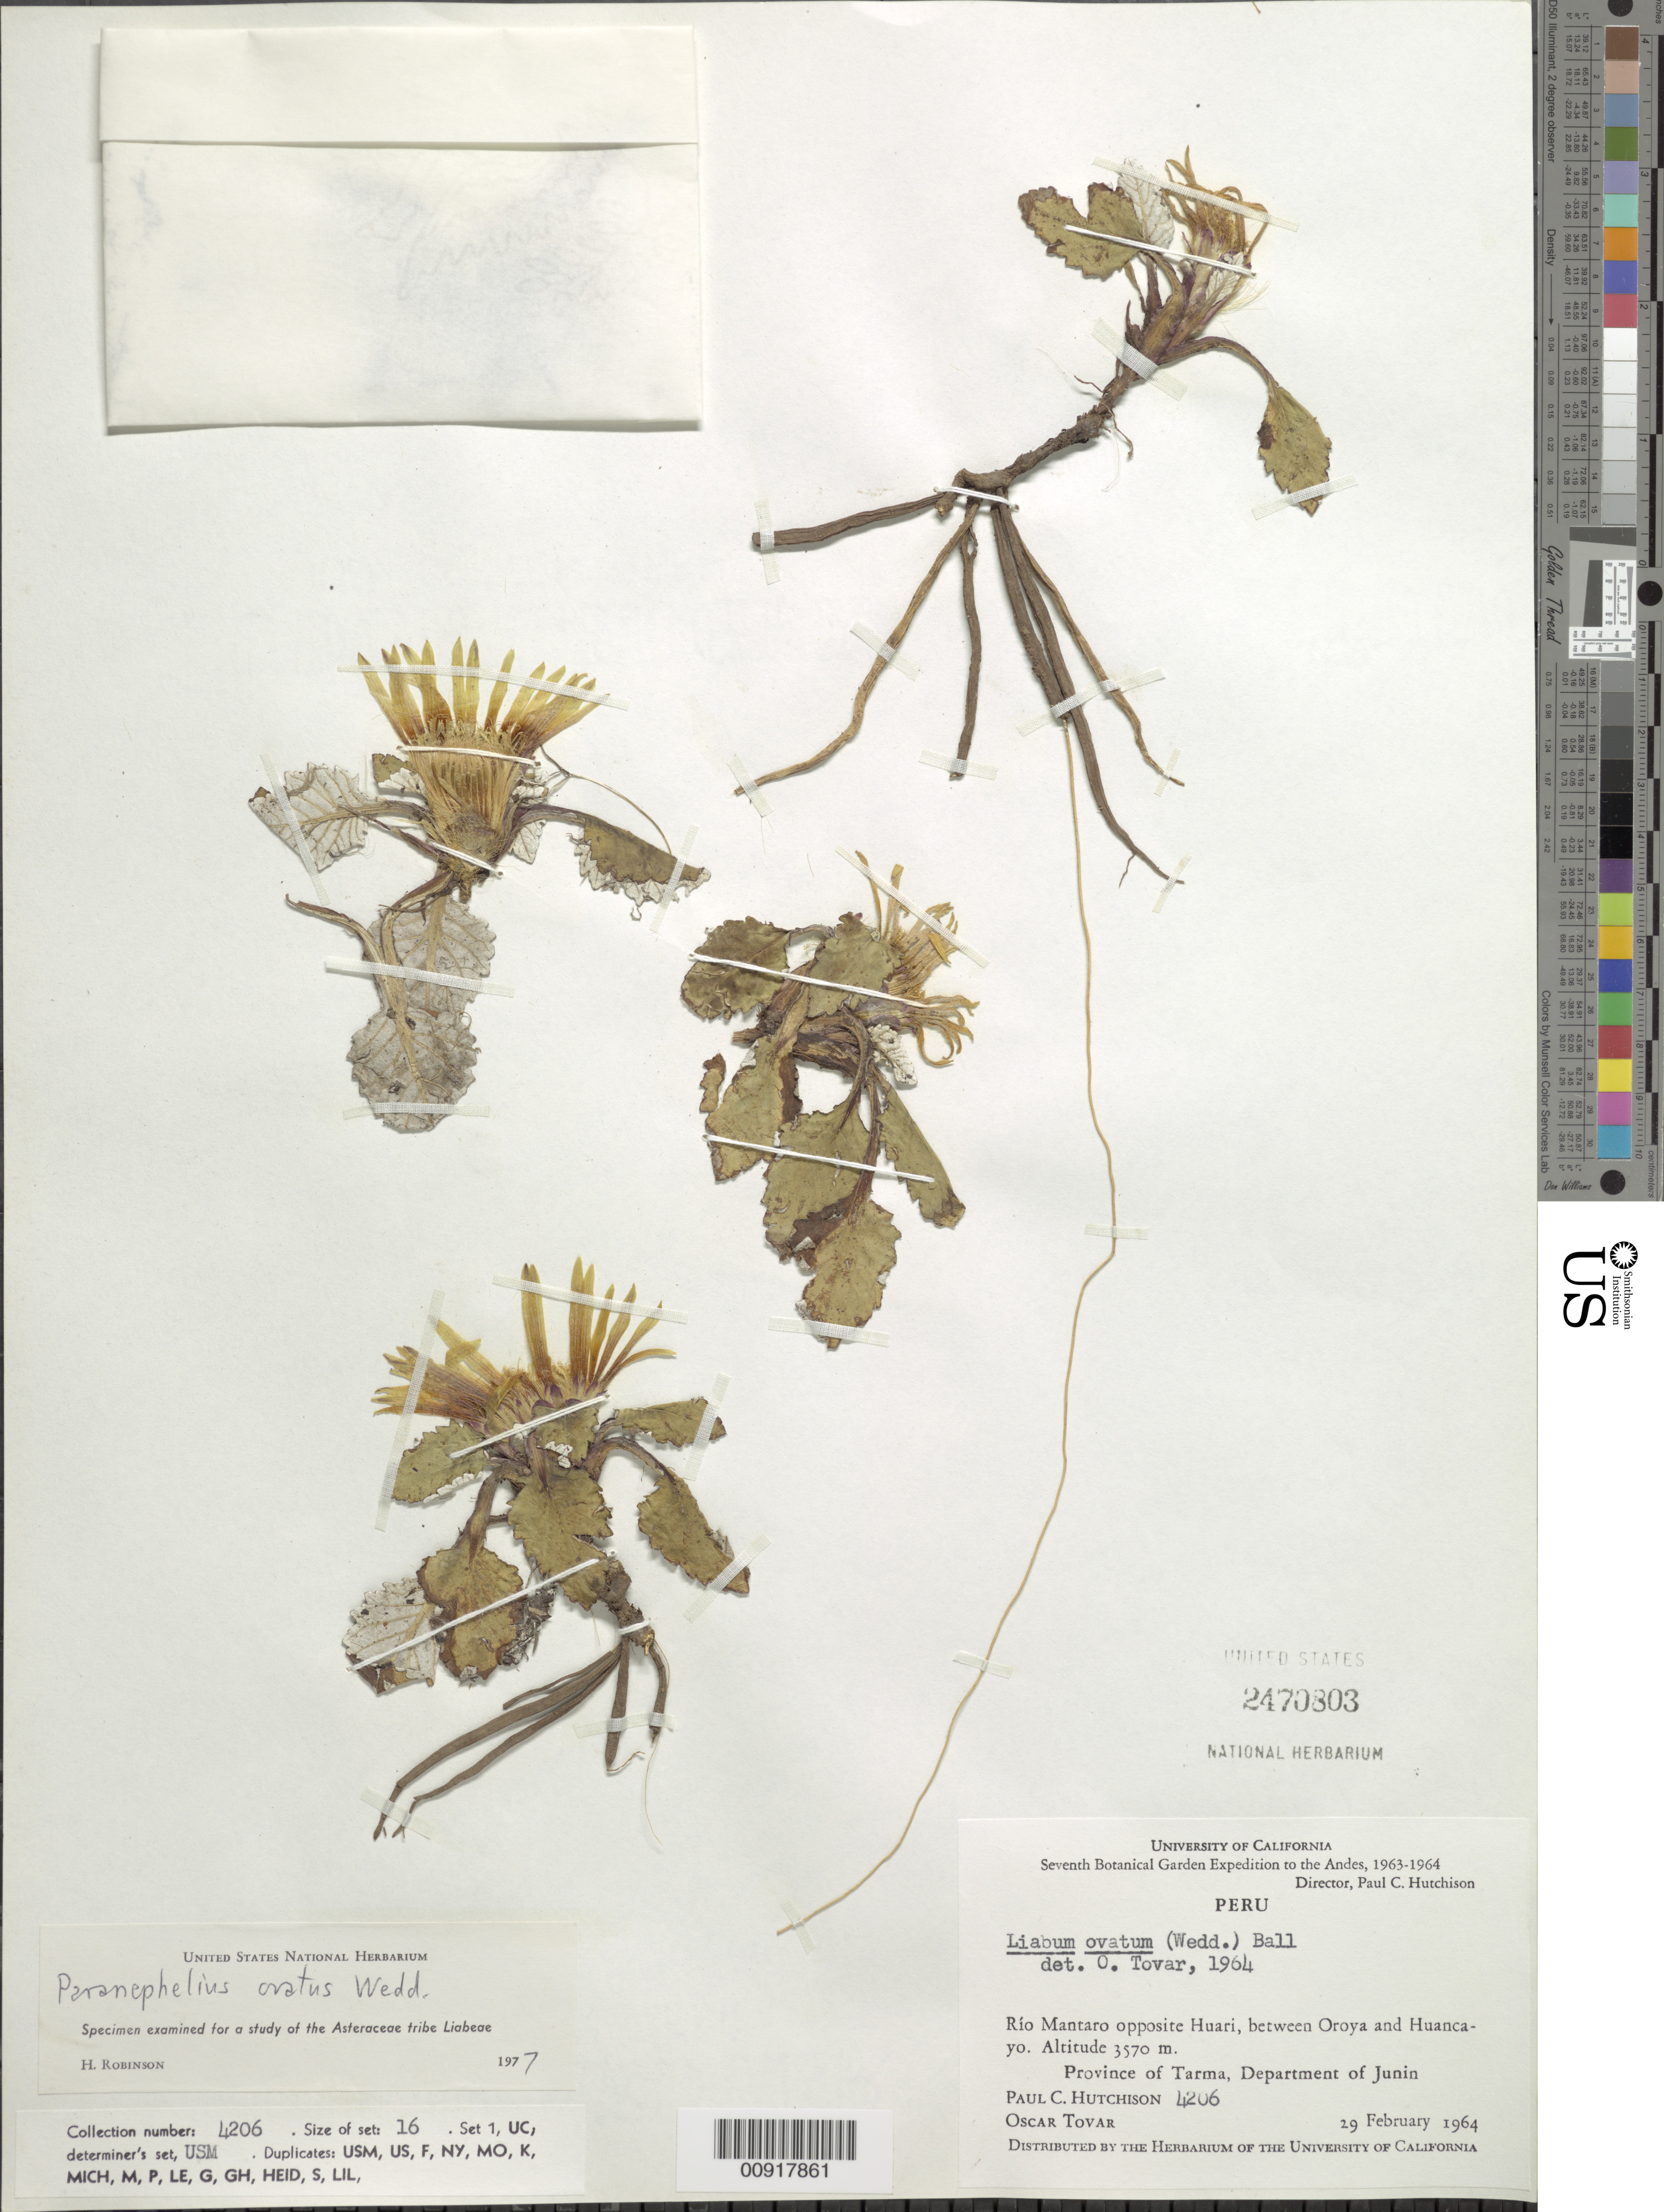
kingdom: Plantae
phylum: Tracheophyta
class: Magnoliopsida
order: Asterales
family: Asteraceae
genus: Paranephelius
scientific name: Paranephelius ovatus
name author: A. Gray ex Wedd.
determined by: Robinson, Harold E., (US)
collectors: P. C. Hutchison & Ó. Tovar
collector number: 4206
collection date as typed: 29 February 1964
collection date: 1964-02-29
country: Peru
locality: Prov. Tarma, Dpto. Junín, Río Mantaro, opposite Huari, between Oroya and Huancayo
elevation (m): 3570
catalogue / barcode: US 2470803